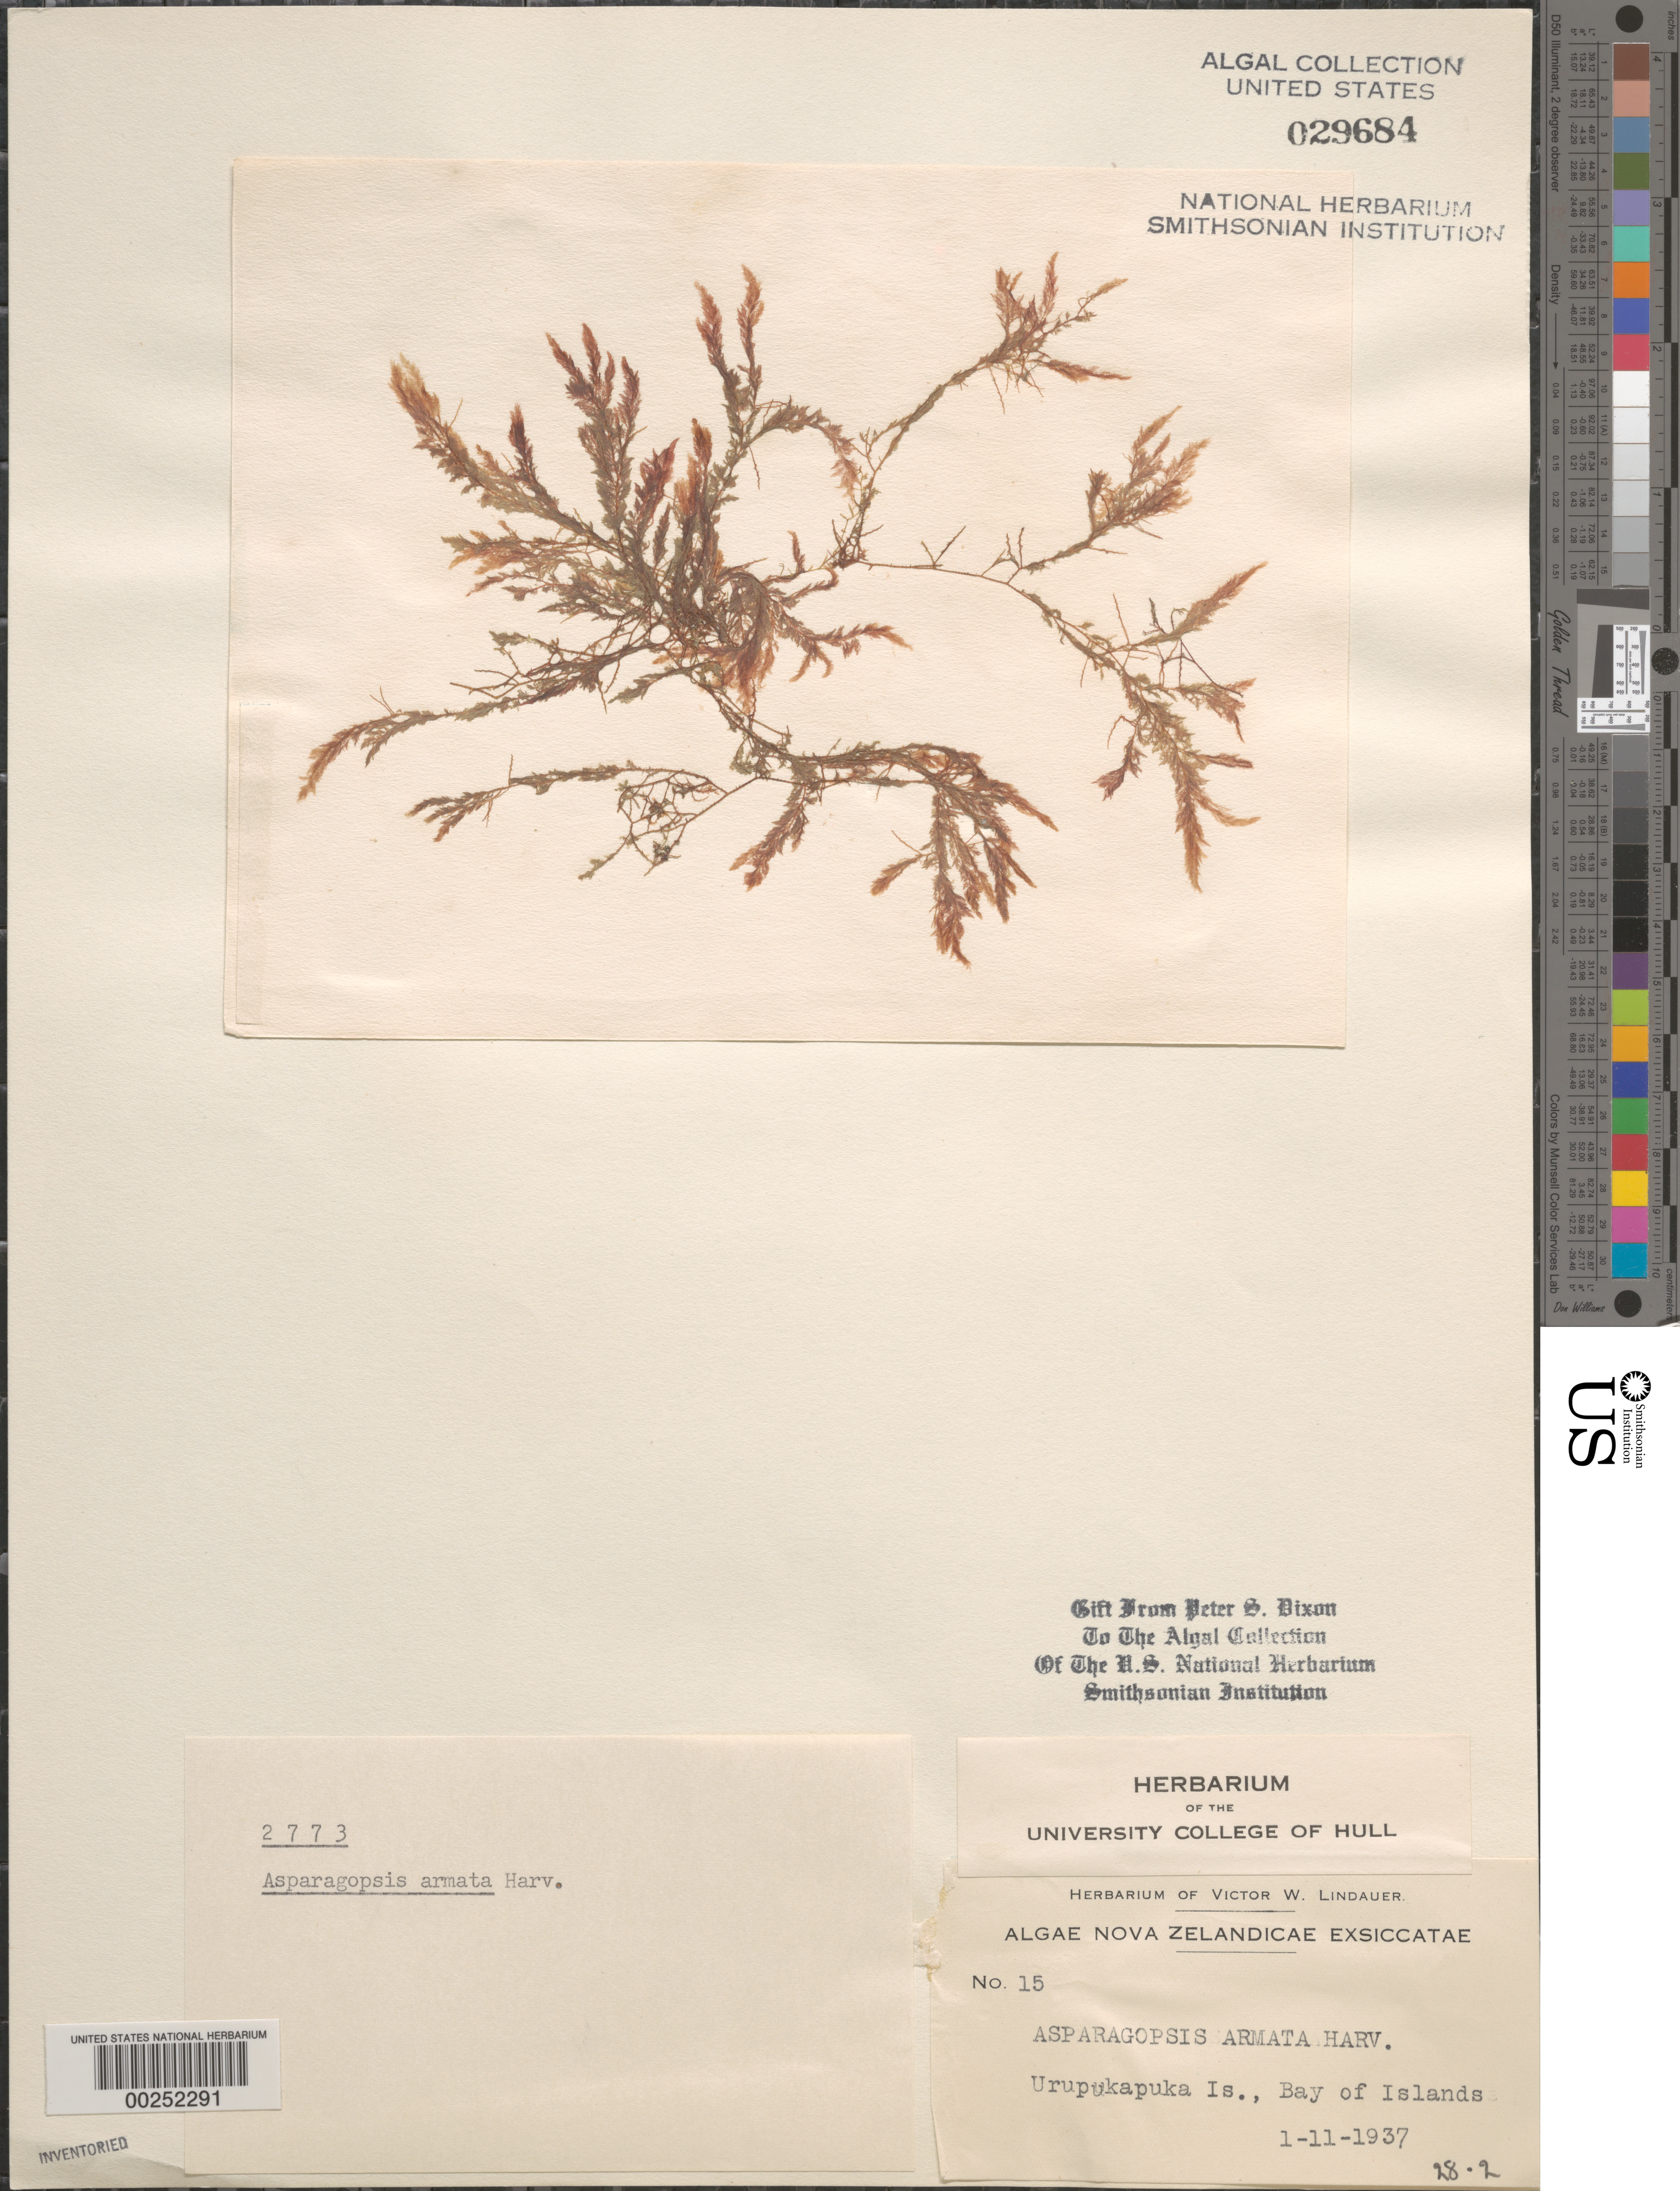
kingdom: Plantae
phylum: Rhodophyta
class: Florideophyceae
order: Bonnemaisoniales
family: Bonnemaisoniaceae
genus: Asparagopsis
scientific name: Asparagopsis armata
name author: Harv.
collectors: V. Lindauer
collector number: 15 & PSD 2773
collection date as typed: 01 Nov 1937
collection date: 1937-11-01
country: New Zealand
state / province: Northland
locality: Urupukapuka island, bay of islands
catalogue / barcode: US 29684